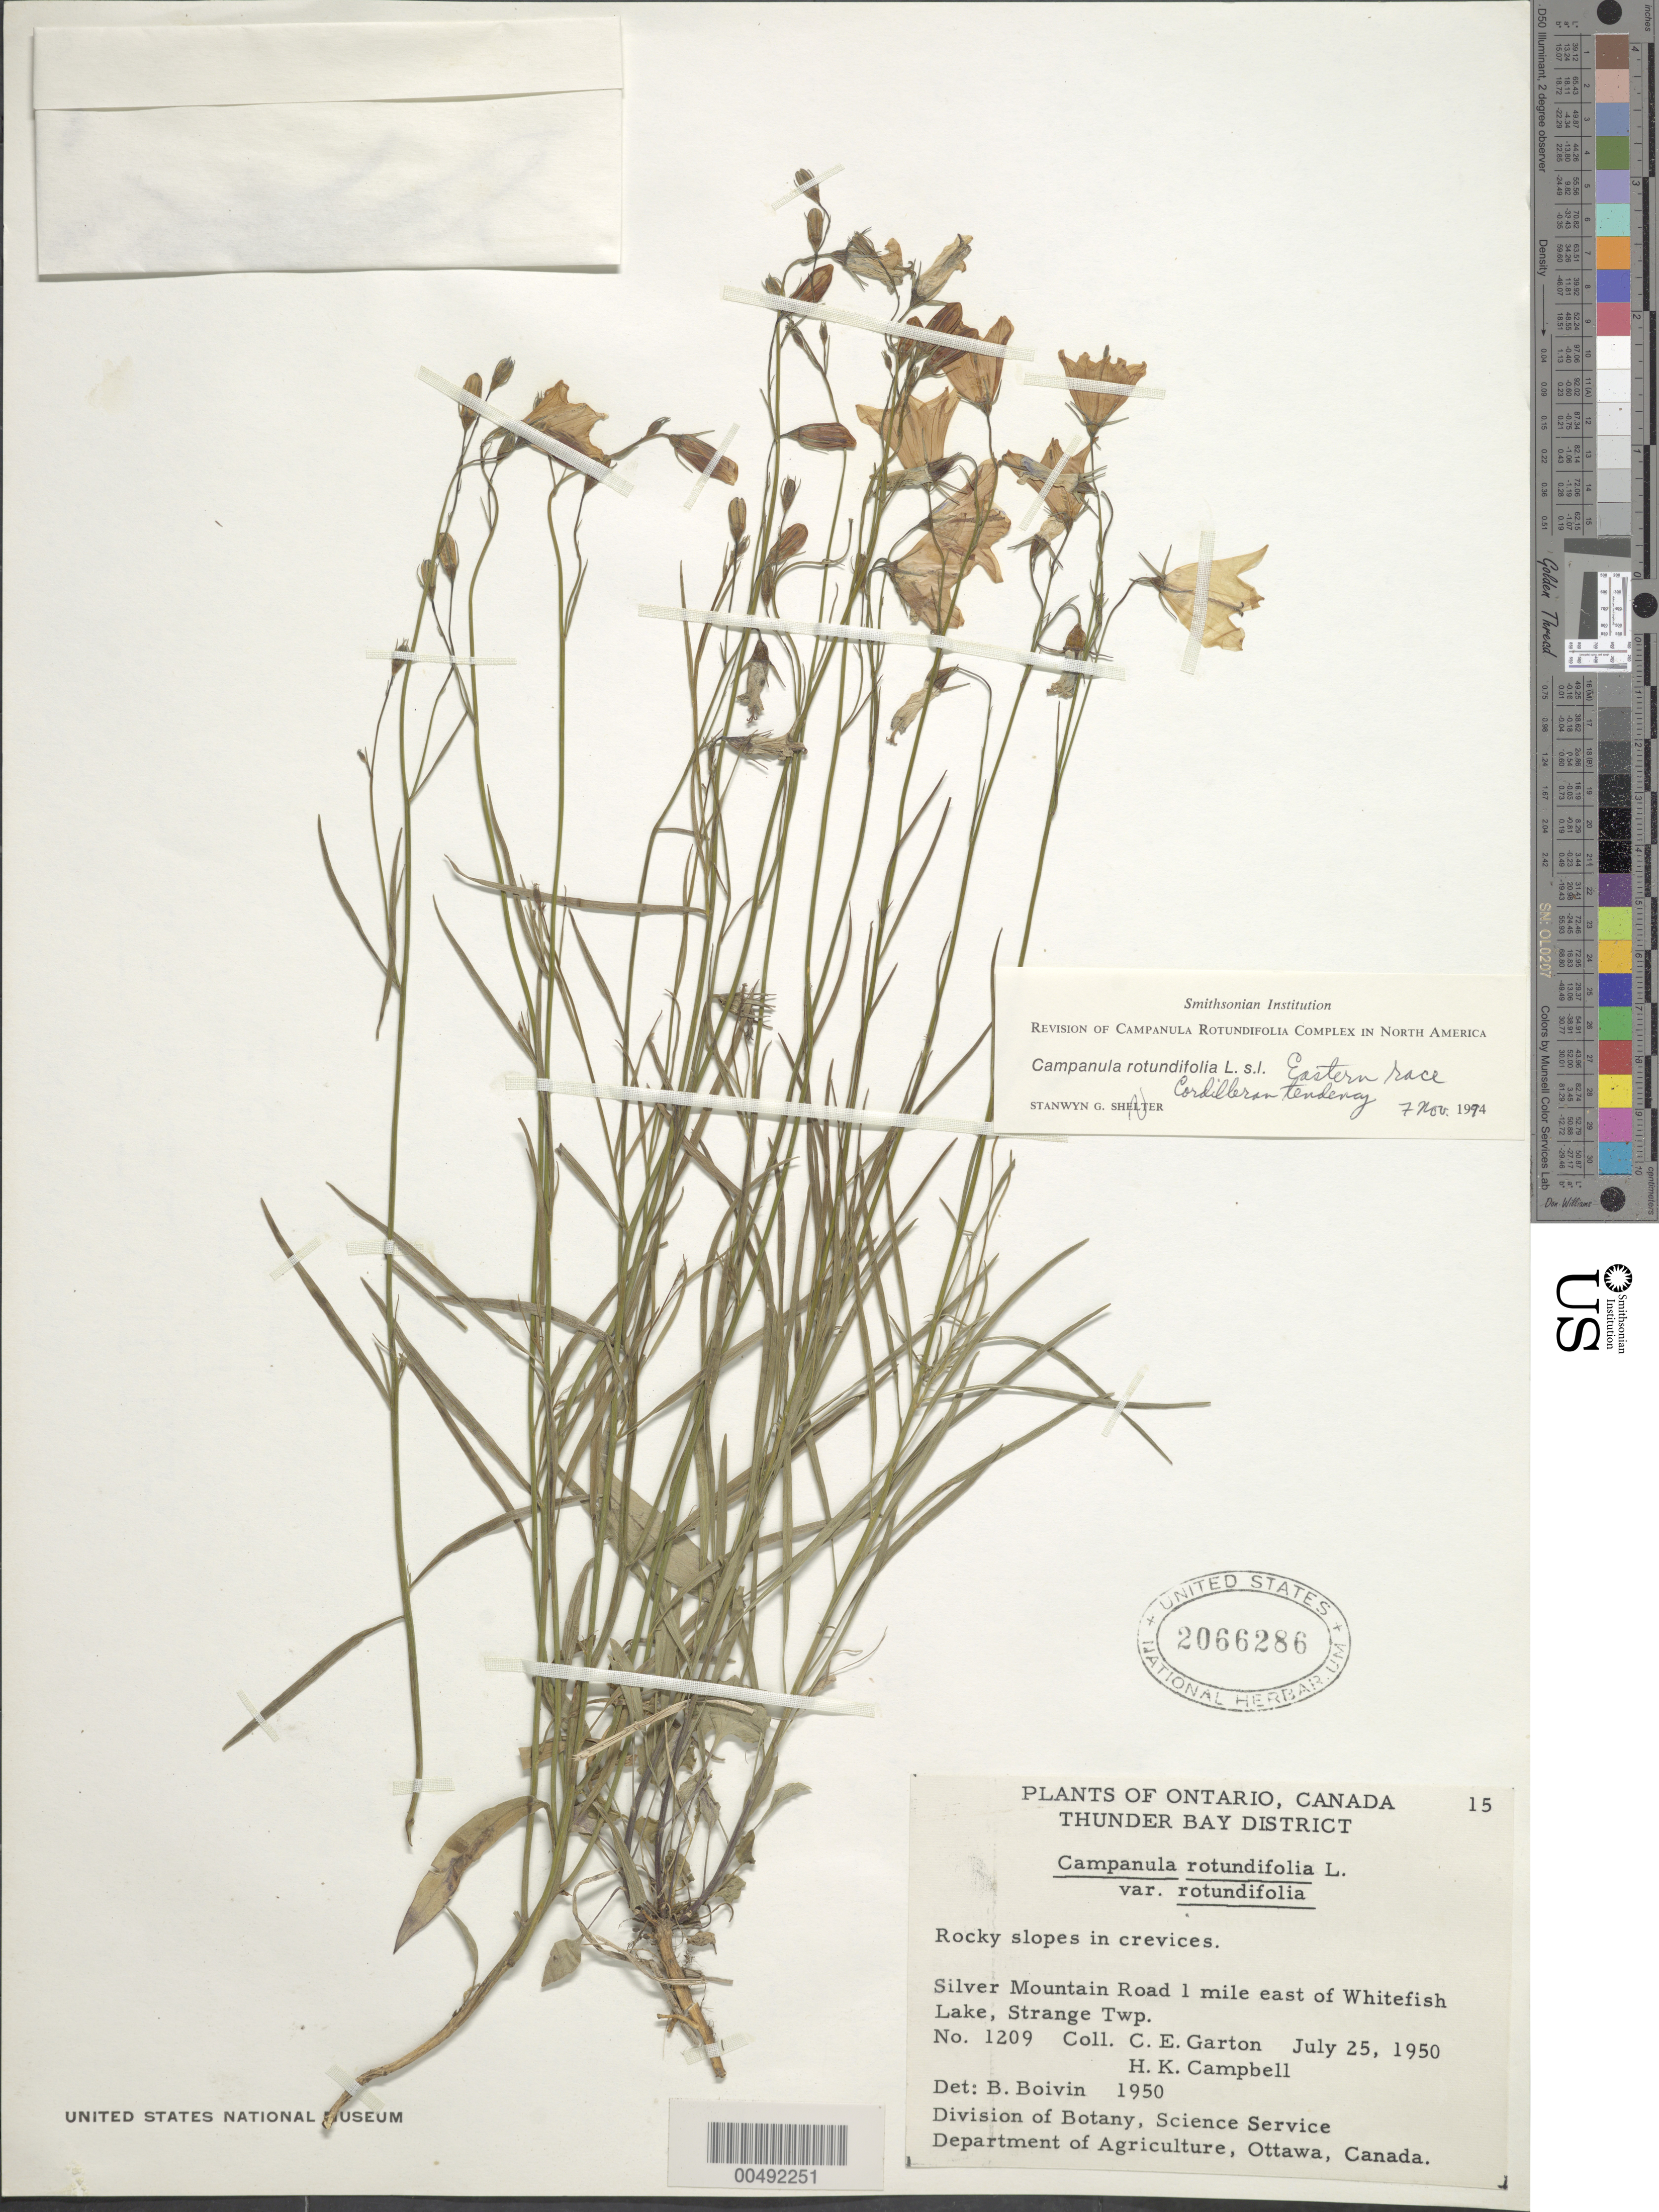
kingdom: Plantae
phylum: Tracheophyta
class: Magnoliopsida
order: Asterales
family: Campanulaceae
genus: Campanula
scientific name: Campanula rotundifolia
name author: L.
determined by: Boivin, Joseph R. B.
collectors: C. Garton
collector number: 1209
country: Canada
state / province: Ontario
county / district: Thunder Bay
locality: Silver Mountain Road 1 mi. E of Whitefish Lake, Strange Twp.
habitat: rocky slopes in crevices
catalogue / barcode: US 2066286